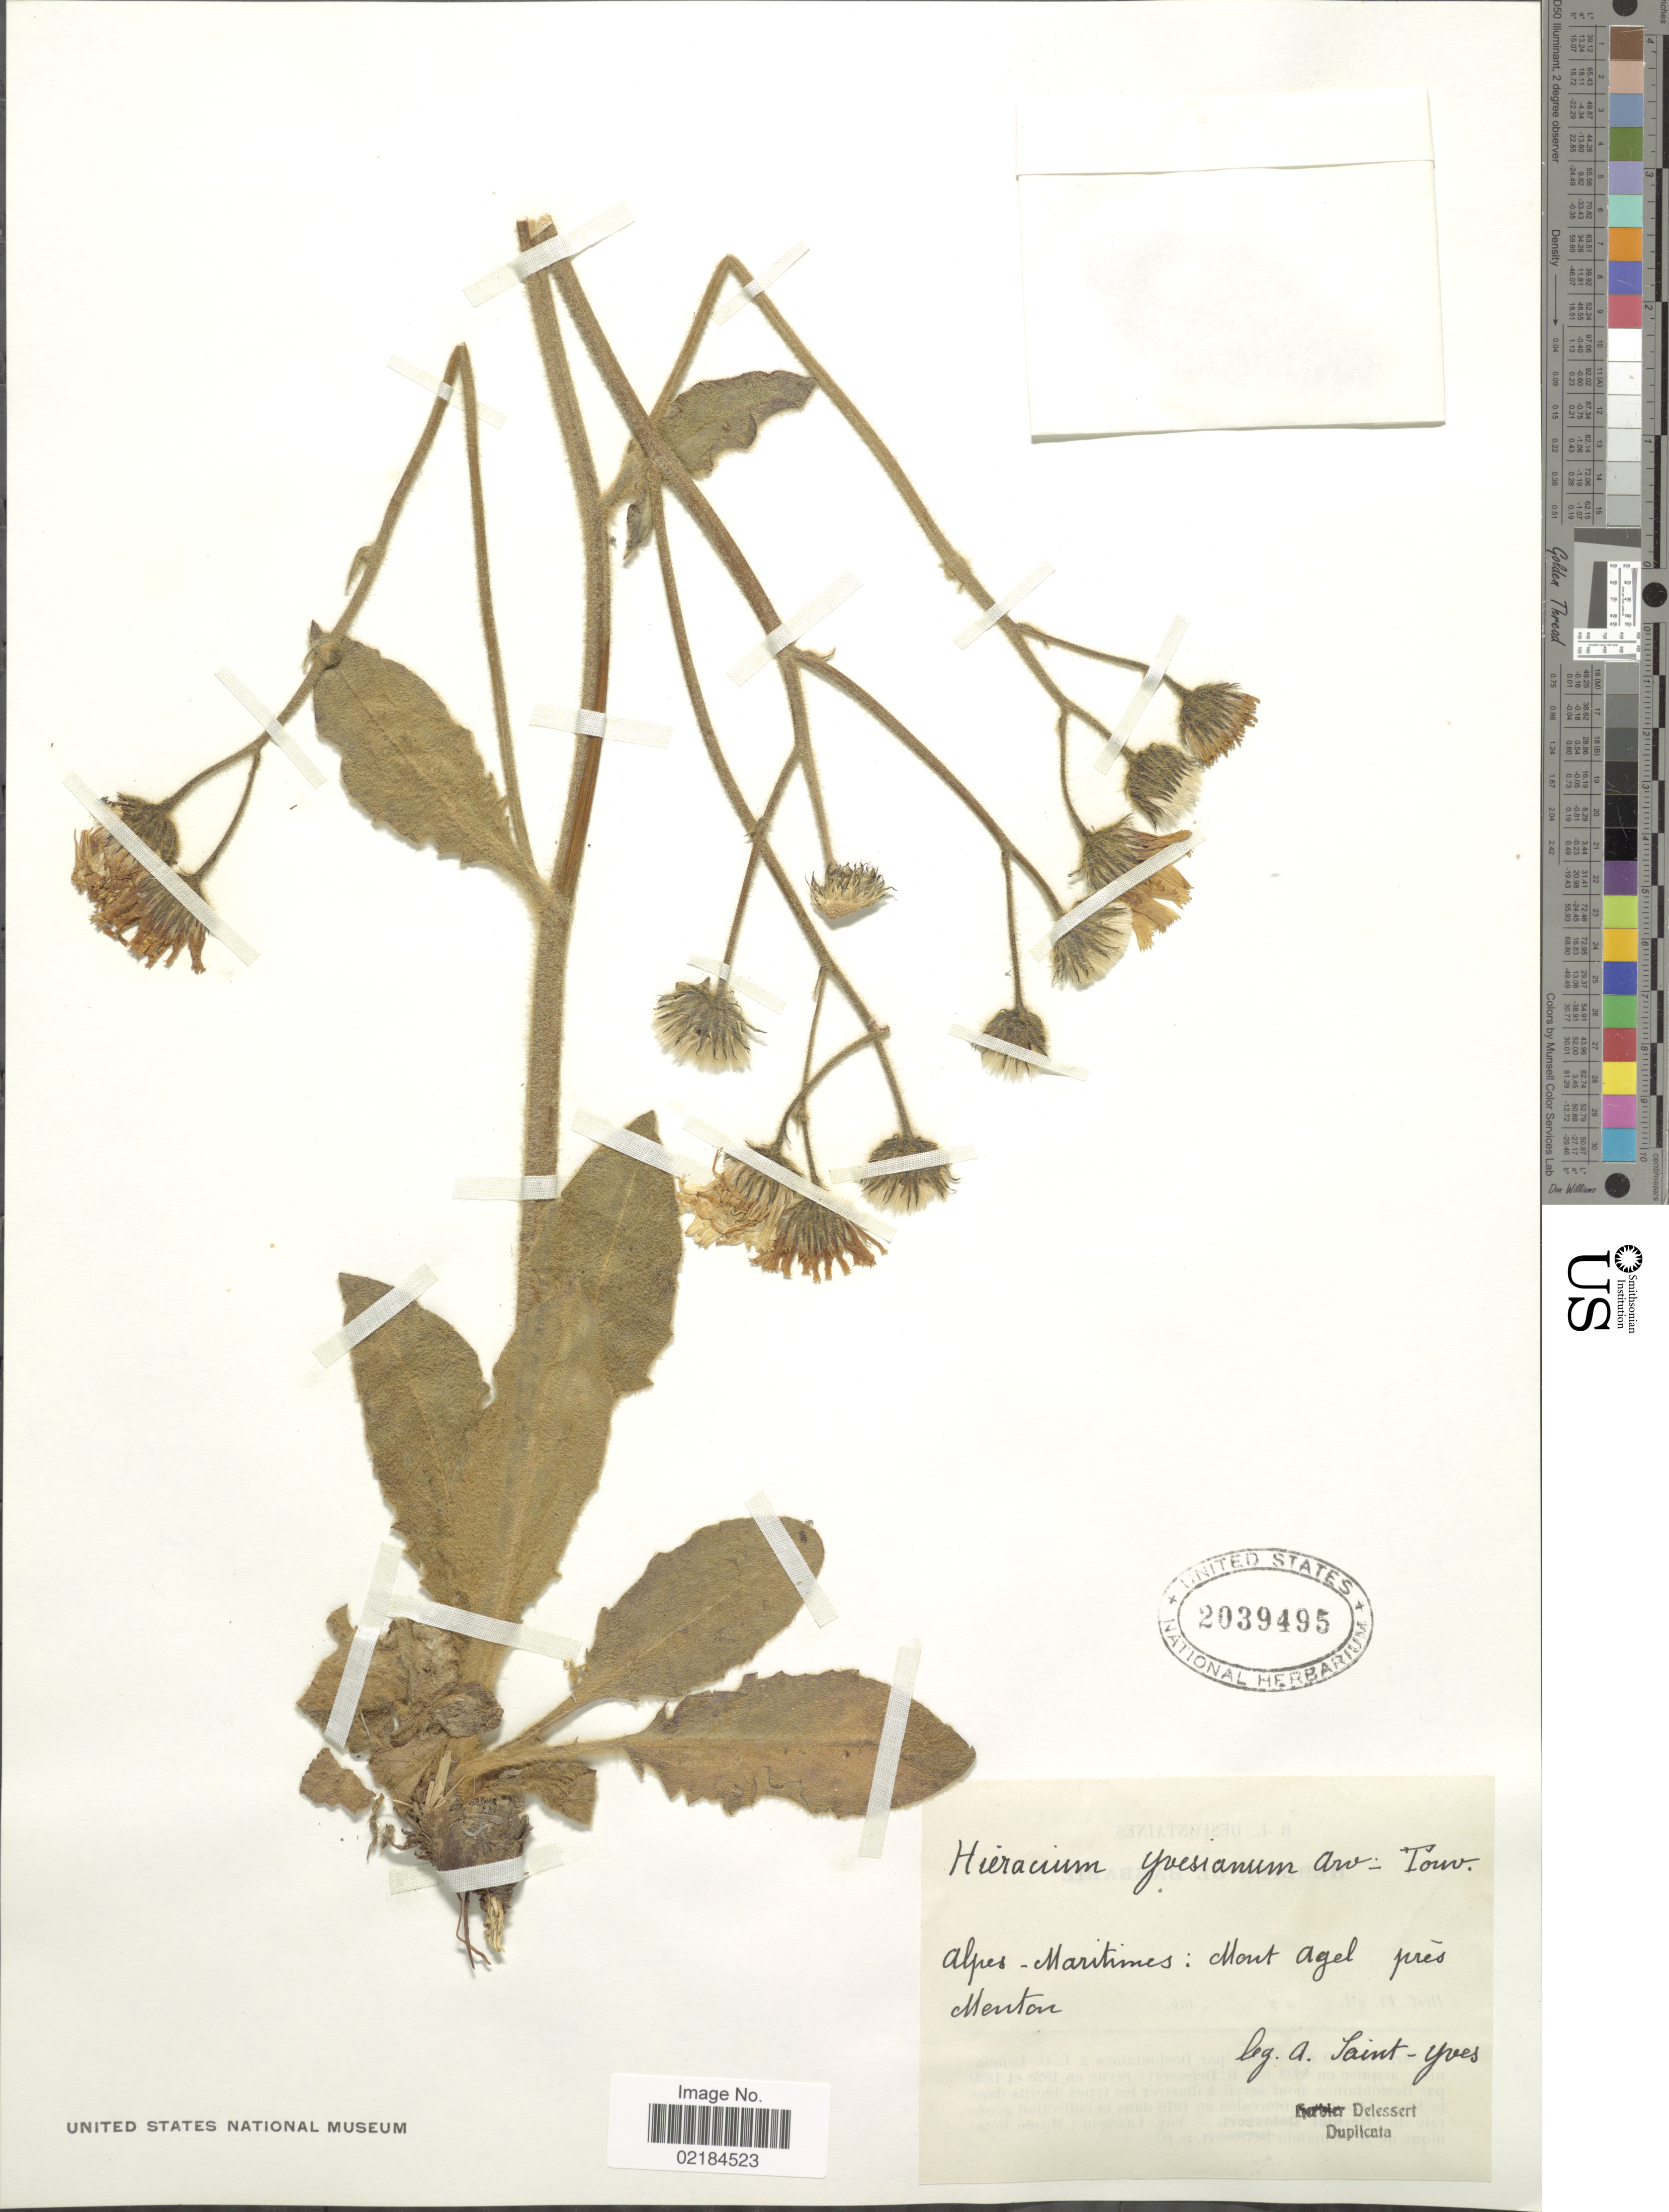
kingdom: Plantae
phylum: Tracheophyta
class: Magnoliopsida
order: Asterales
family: Asteraceae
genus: Hieracium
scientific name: Hieracium jordanii subsp. yvesianum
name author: (Arvet-Touvet) Zahn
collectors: A. Saint-Yves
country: France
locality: Yvesianum, Alpes-Maritimes: Mont Agel pres Menton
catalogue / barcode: US 2039495